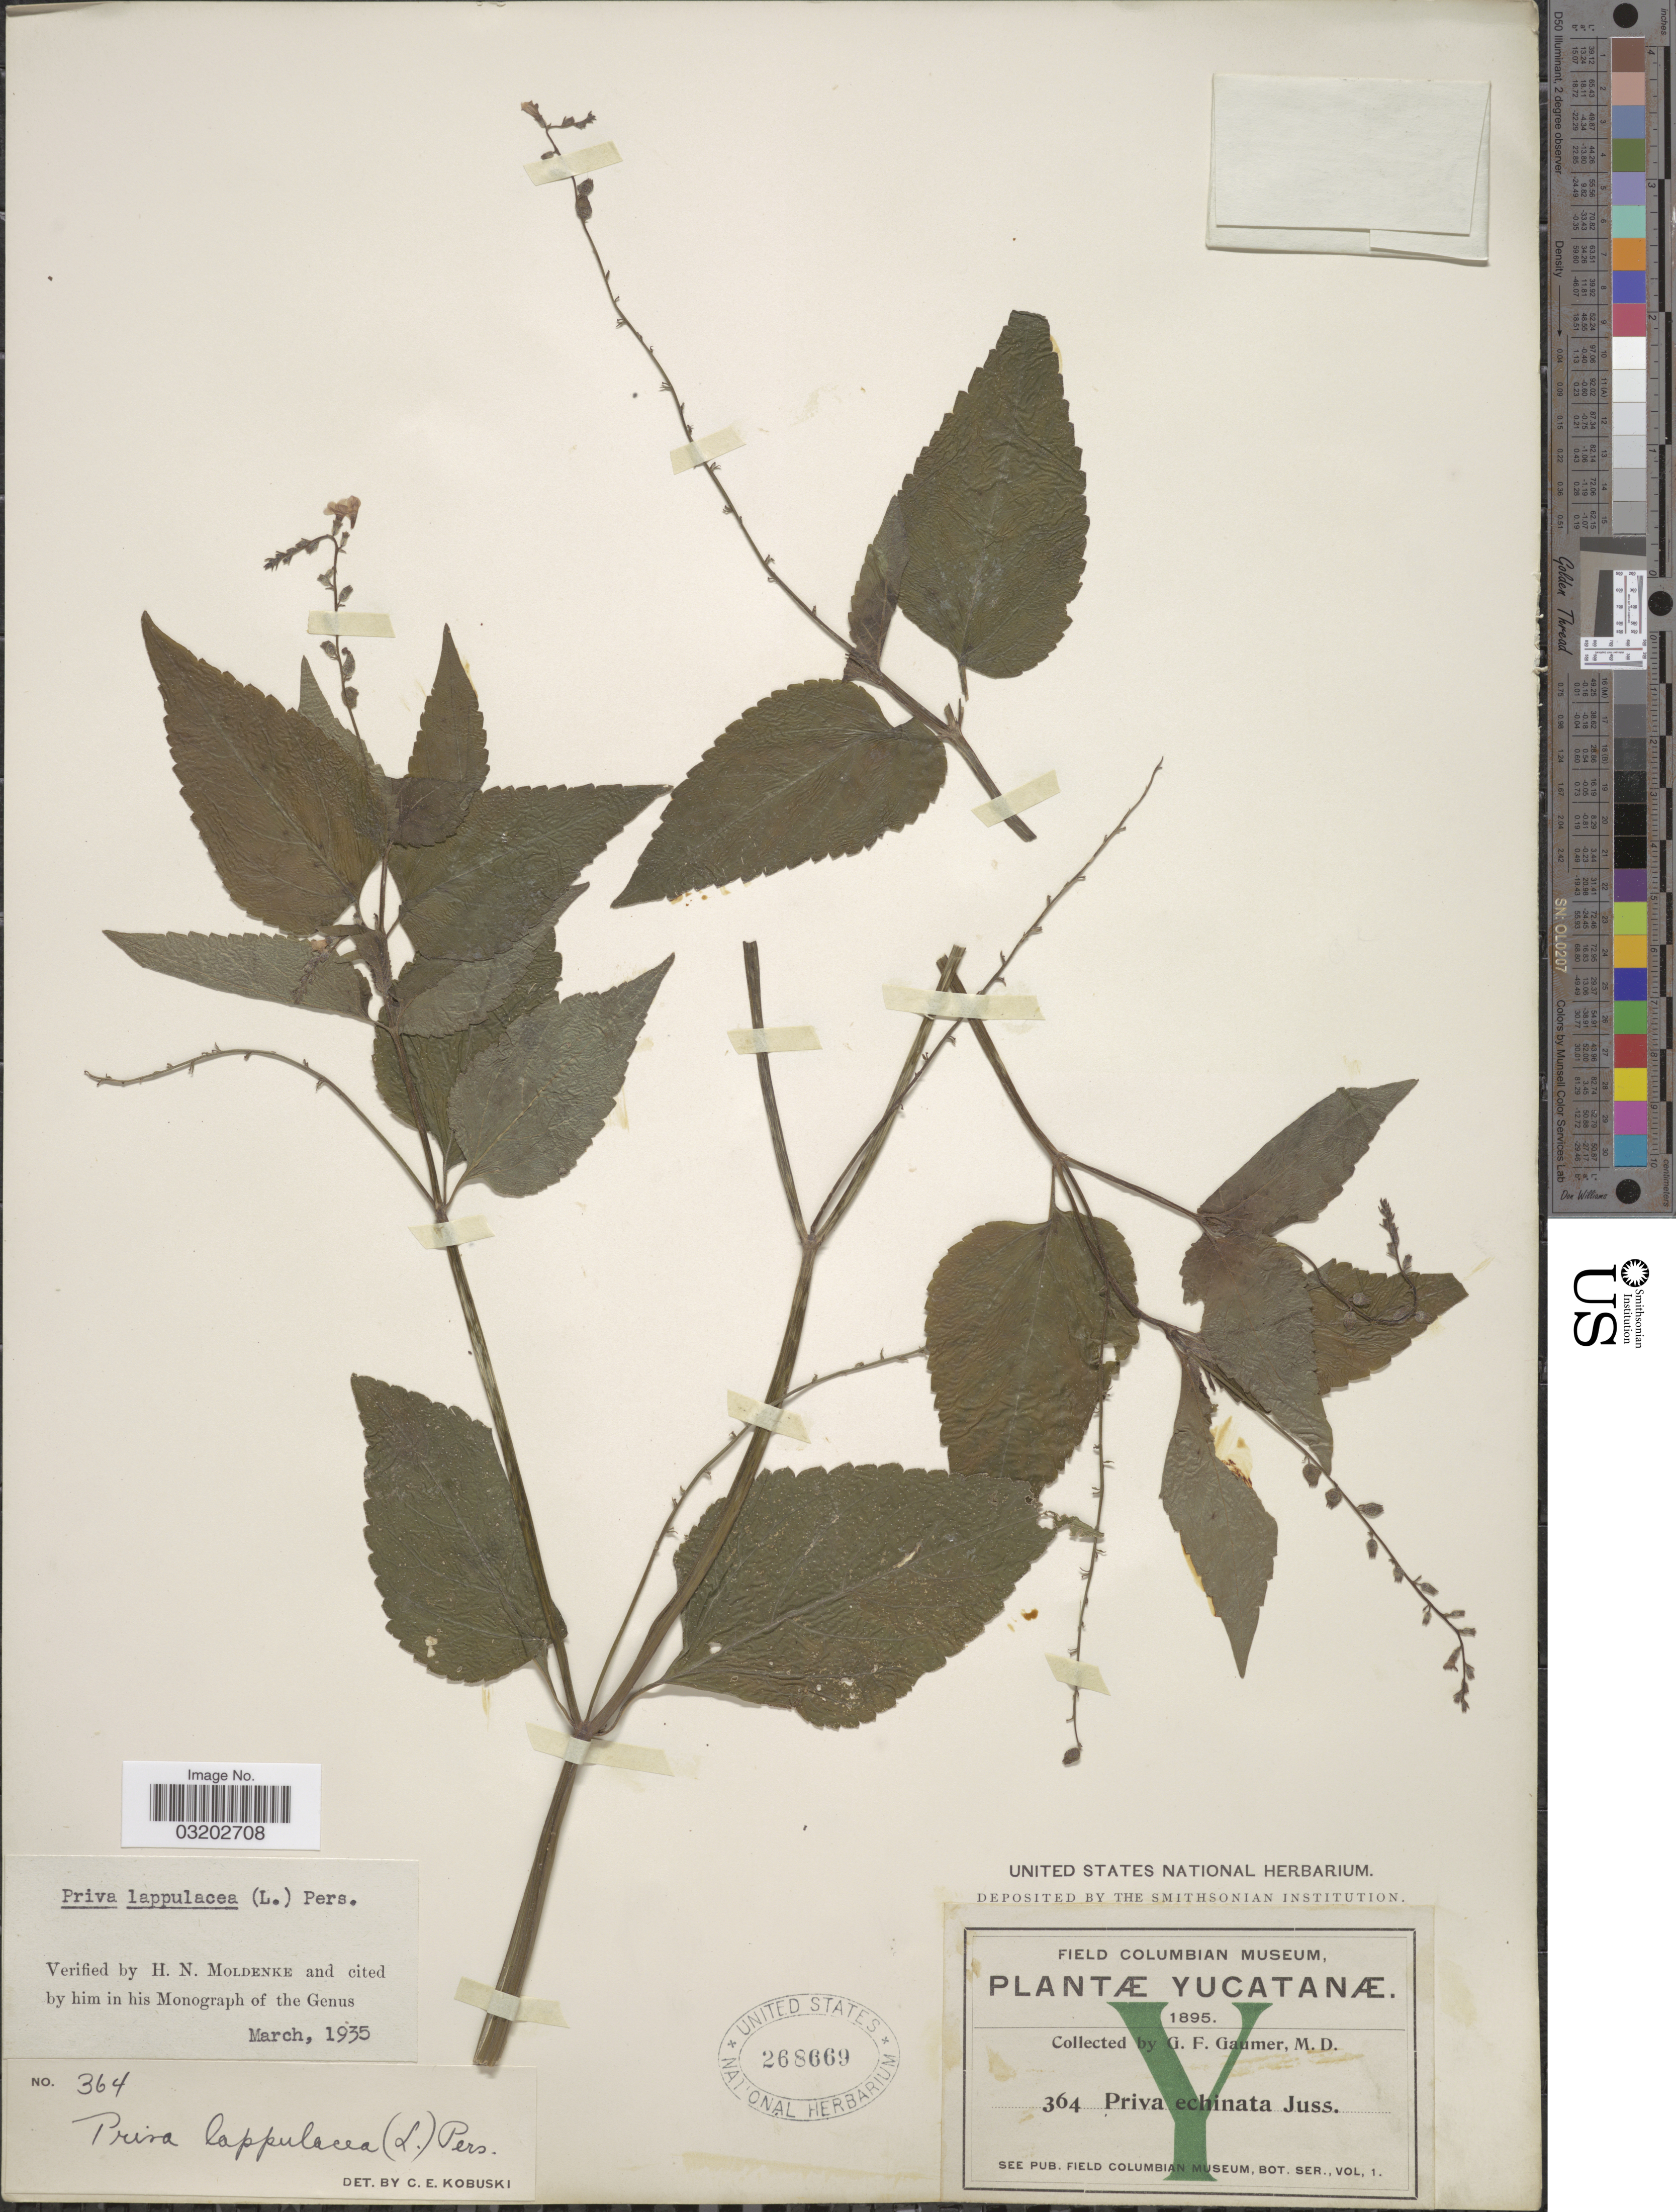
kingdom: Plantae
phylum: Tracheophyta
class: Magnoliopsida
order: Lamiales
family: Verbenaceae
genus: Priva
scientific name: Priva lappulacea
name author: (L.) Pers.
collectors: G. F. Gaumer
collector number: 364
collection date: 1895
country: Mexico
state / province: Yucatán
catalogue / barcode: US 268669